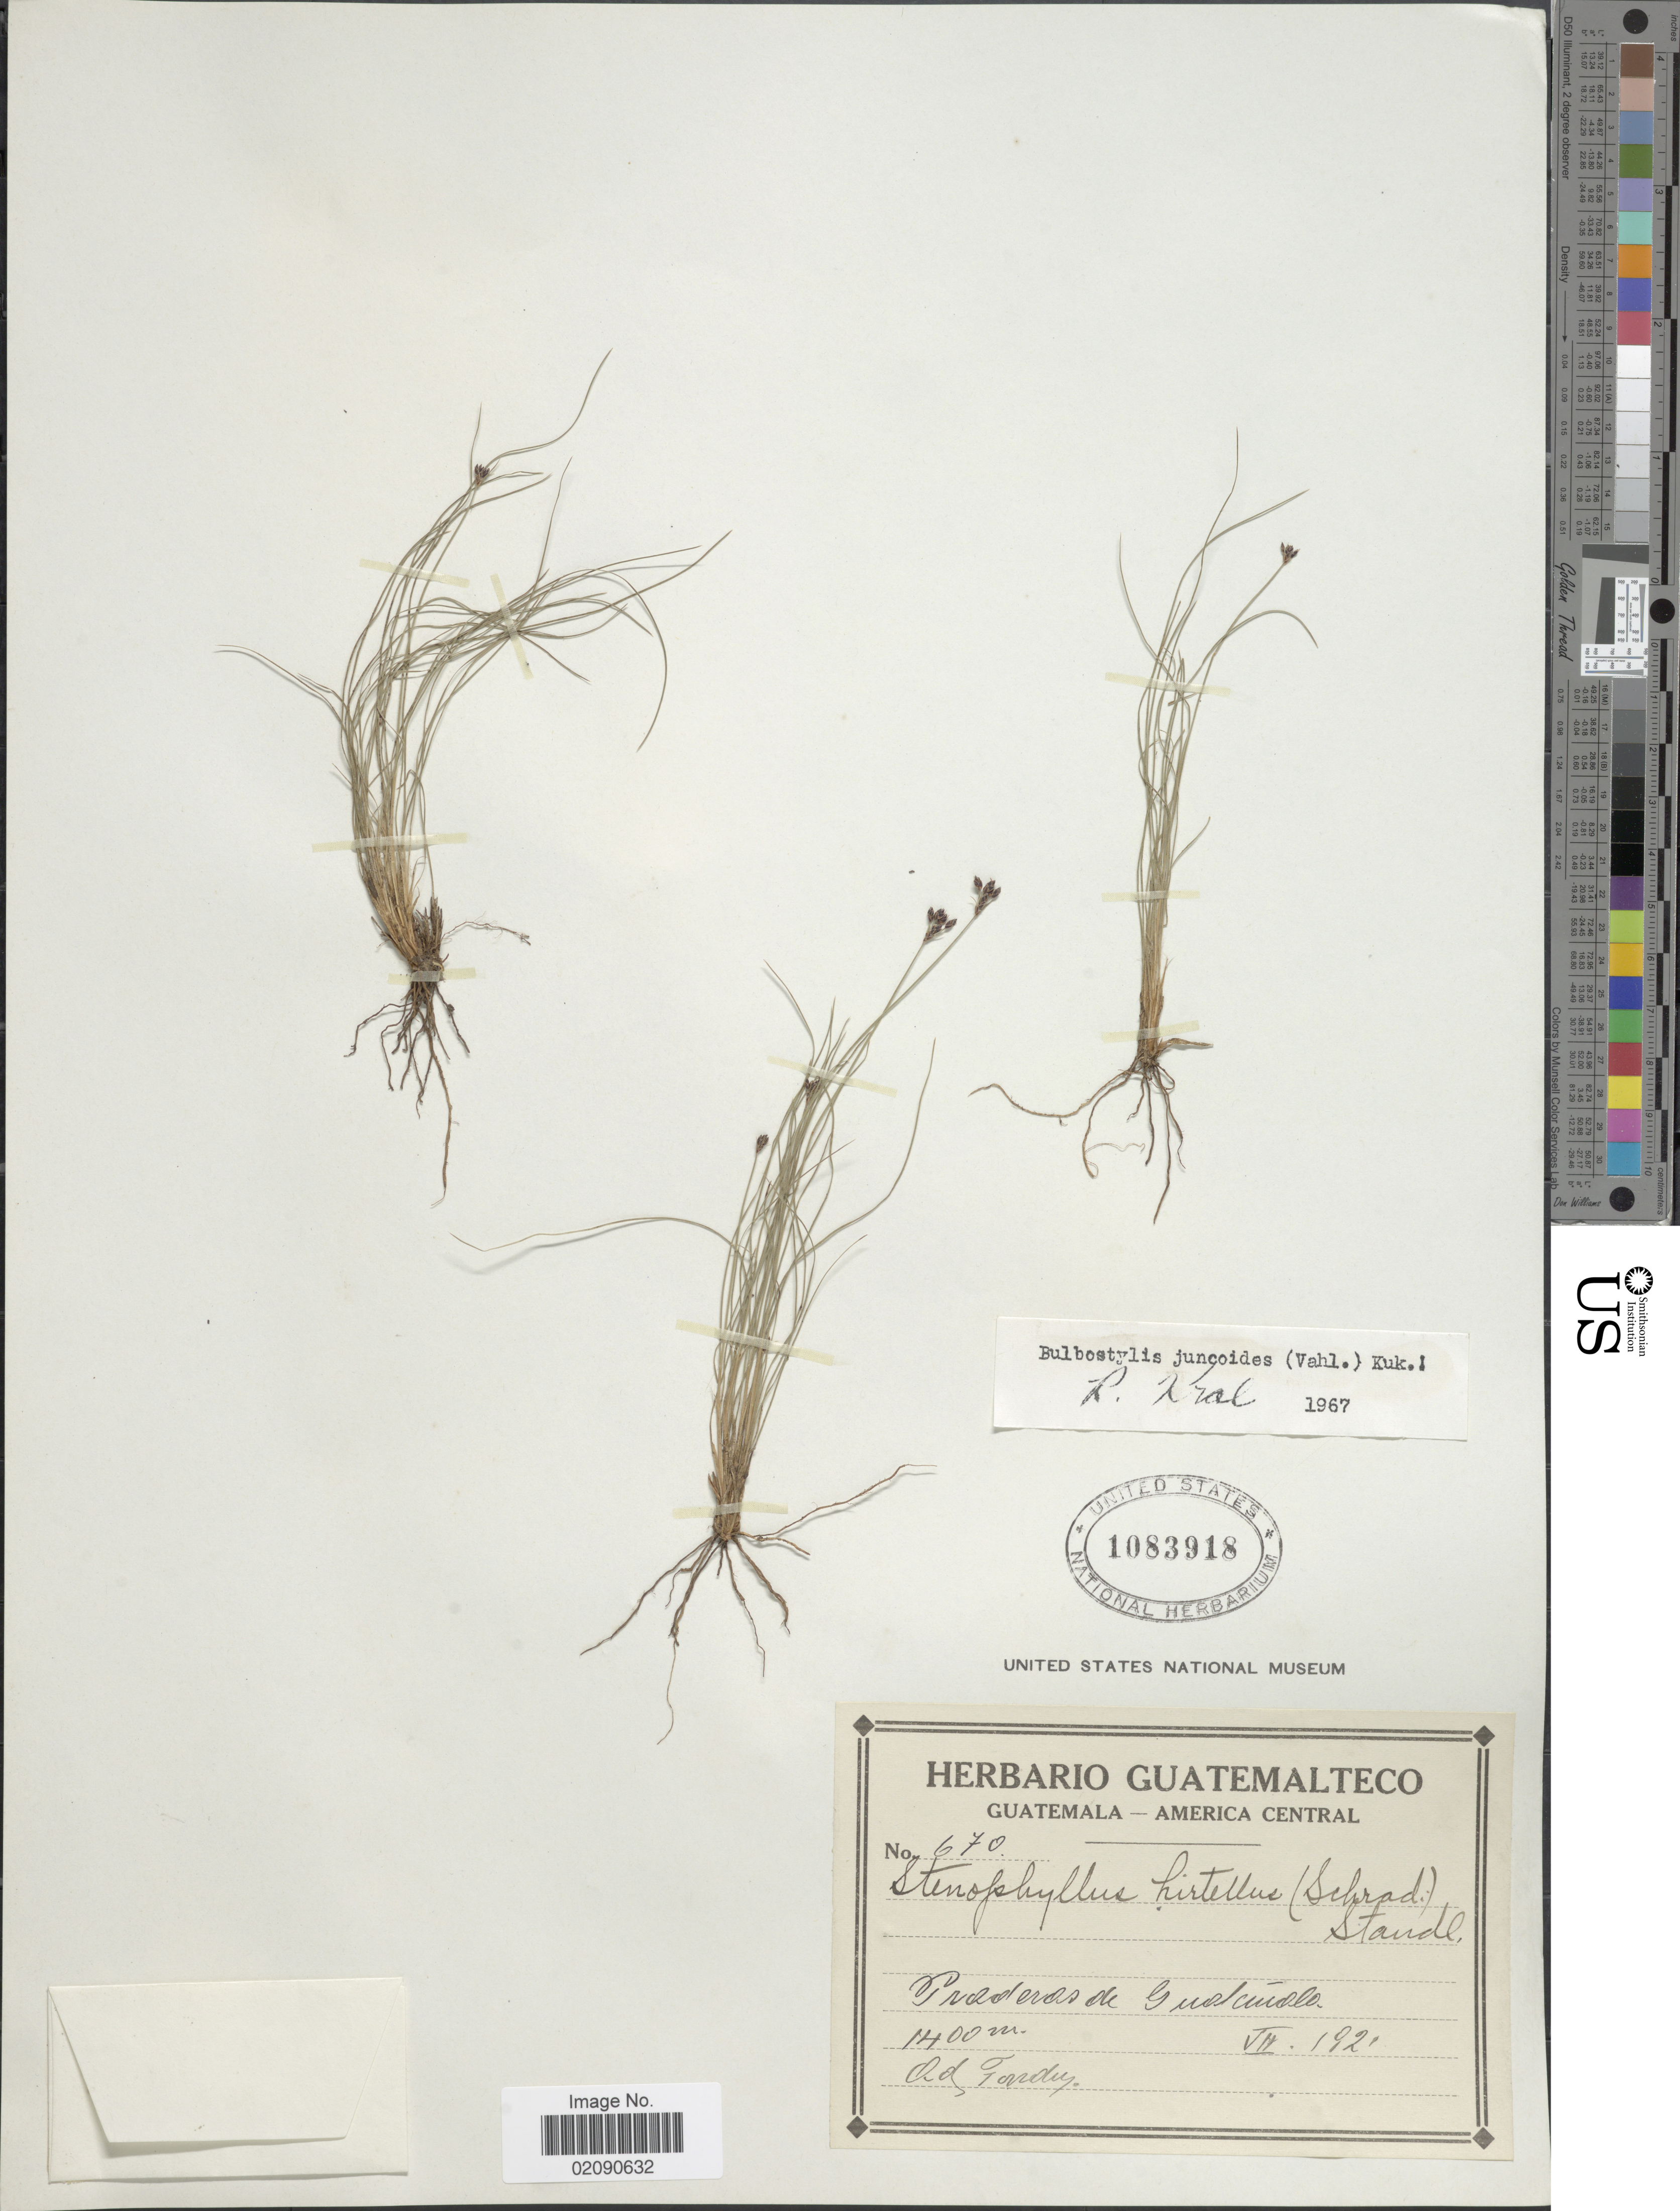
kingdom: Plantae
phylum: Tracheophyta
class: Liliopsida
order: Poales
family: Cyperaceae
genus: Bulbostylis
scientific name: Bulbostylis juncoides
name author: (Vahl) Kük. ex Herter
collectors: A. Tonduz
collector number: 670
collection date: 1921-07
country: Guatemala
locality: Praderos du Guatemala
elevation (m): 1400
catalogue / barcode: US 1083918